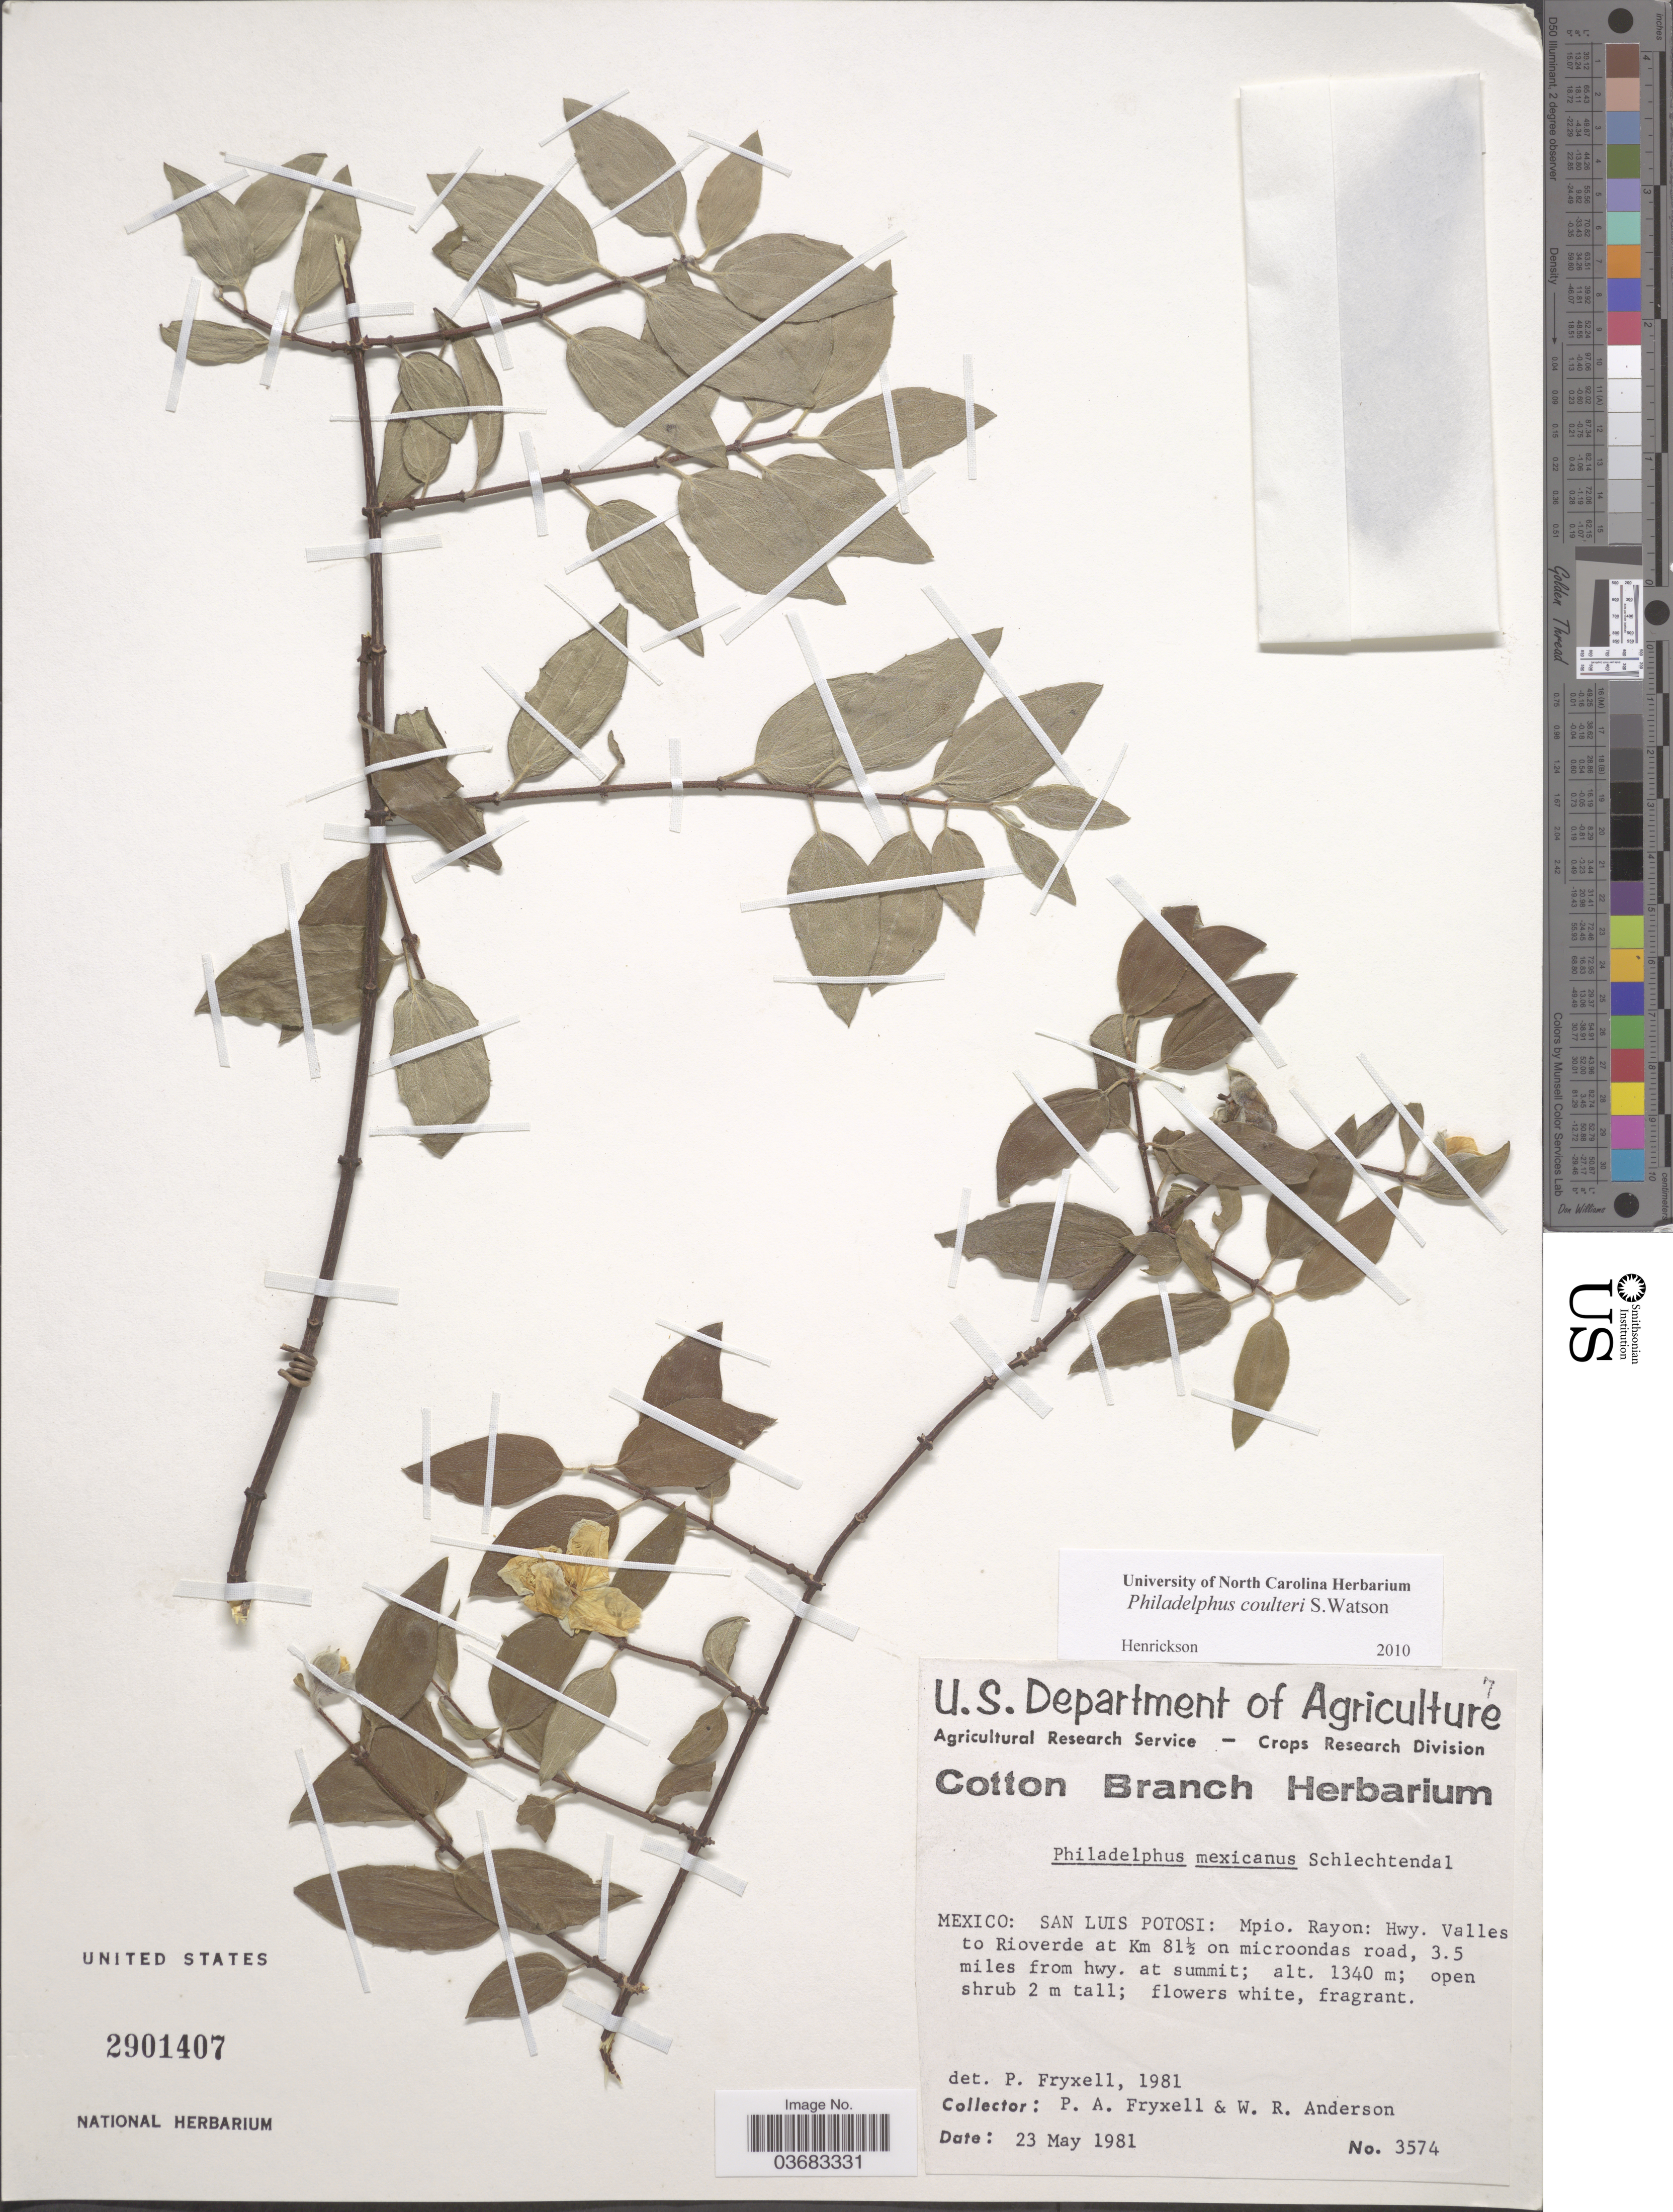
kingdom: Plantae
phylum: Tracheophyta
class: Magnoliopsida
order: Cornales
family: Hydrangeaceae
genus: Philadelphus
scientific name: Philadelphus coulteri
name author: S. Watson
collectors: P. A. Fryxell & W. Anderson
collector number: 3574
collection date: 1981-05-23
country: Mexico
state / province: San Luis Potosí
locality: Mpio. Rayon: Hwy. Valles to Rioverde at Km. 81½ on microondas road, 3.5 miles from hwy. at summit.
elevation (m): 1340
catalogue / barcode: US 2901407